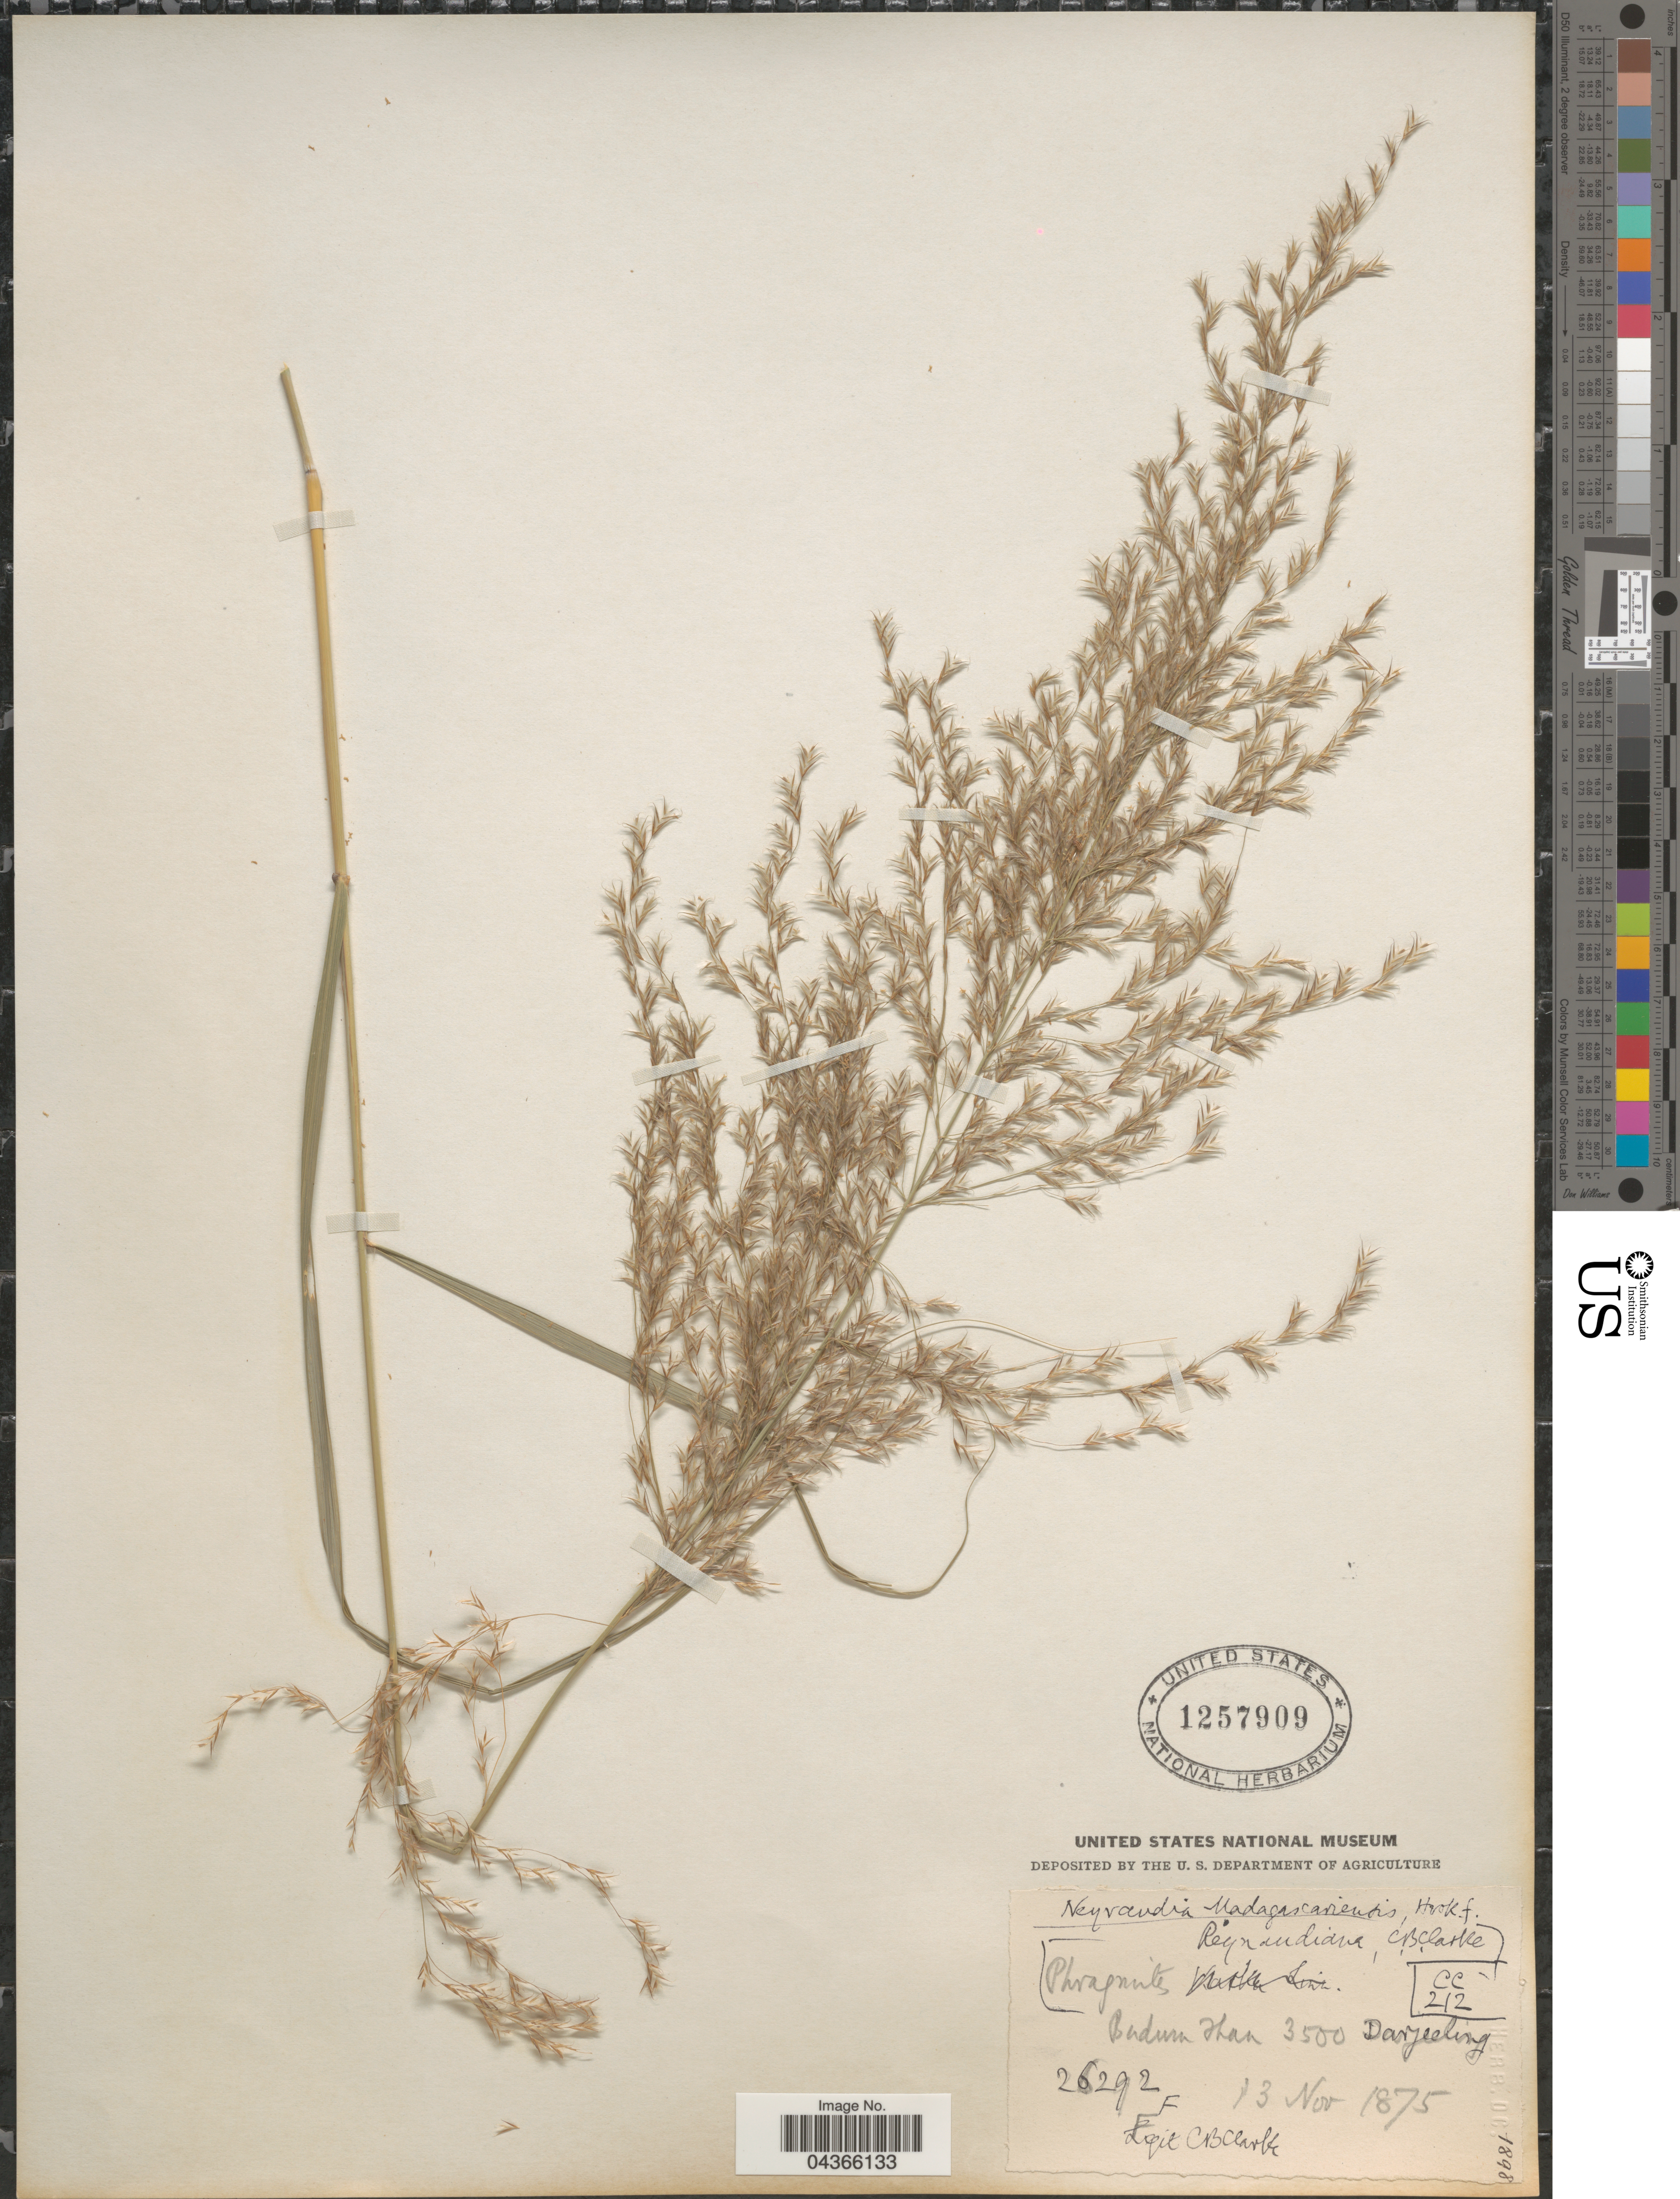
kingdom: Plantae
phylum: Tracheophyta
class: Liliopsida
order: Poales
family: Poaceae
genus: Neyraudia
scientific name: Neyraudia arundinacea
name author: (L.) Henr.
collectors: C. B. Clarke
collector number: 26292F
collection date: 1875-11-13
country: India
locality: Budum Zhan. Darjeeling.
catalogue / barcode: US 1257909